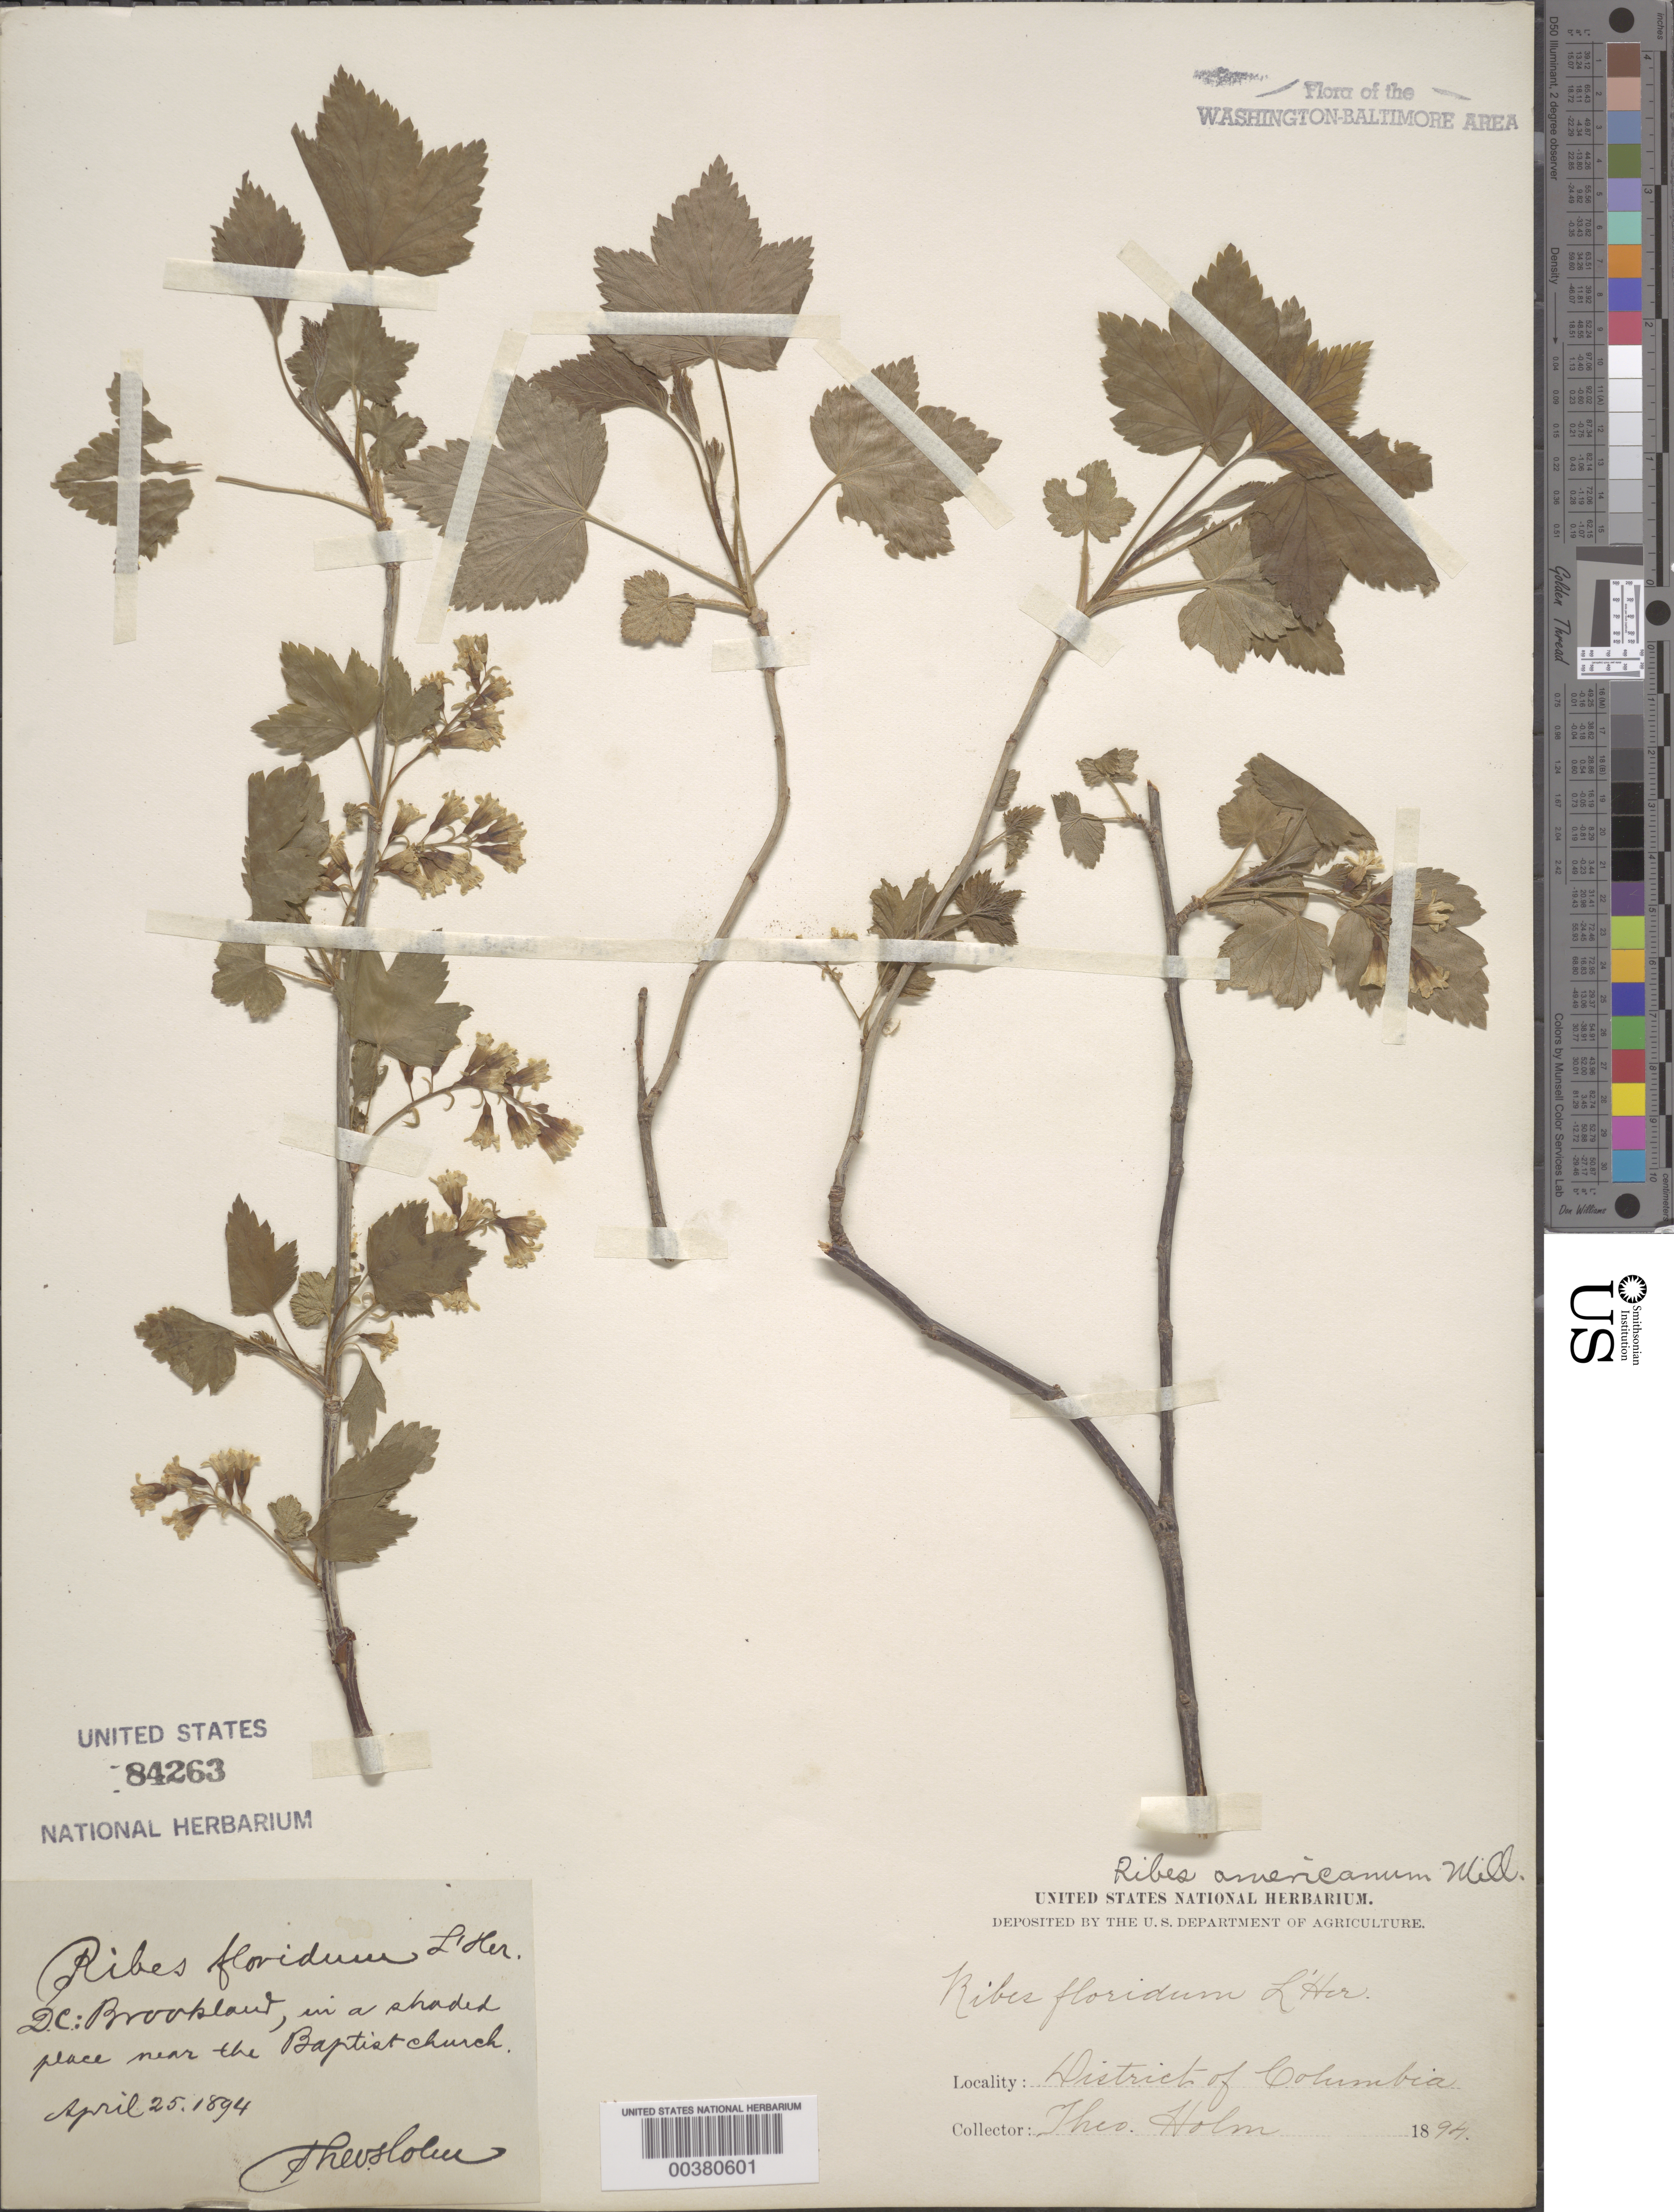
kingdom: Plantae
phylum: Tracheophyta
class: Magnoliopsida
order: Saxifragales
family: Grossulariaceae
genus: Ribes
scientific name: Ribes americanum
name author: Mill.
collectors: T. Holm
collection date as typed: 25 Apr 1894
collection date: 1894-04-25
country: United States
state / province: District of Columbia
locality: Brookland, near Baptist Church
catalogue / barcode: US 84263